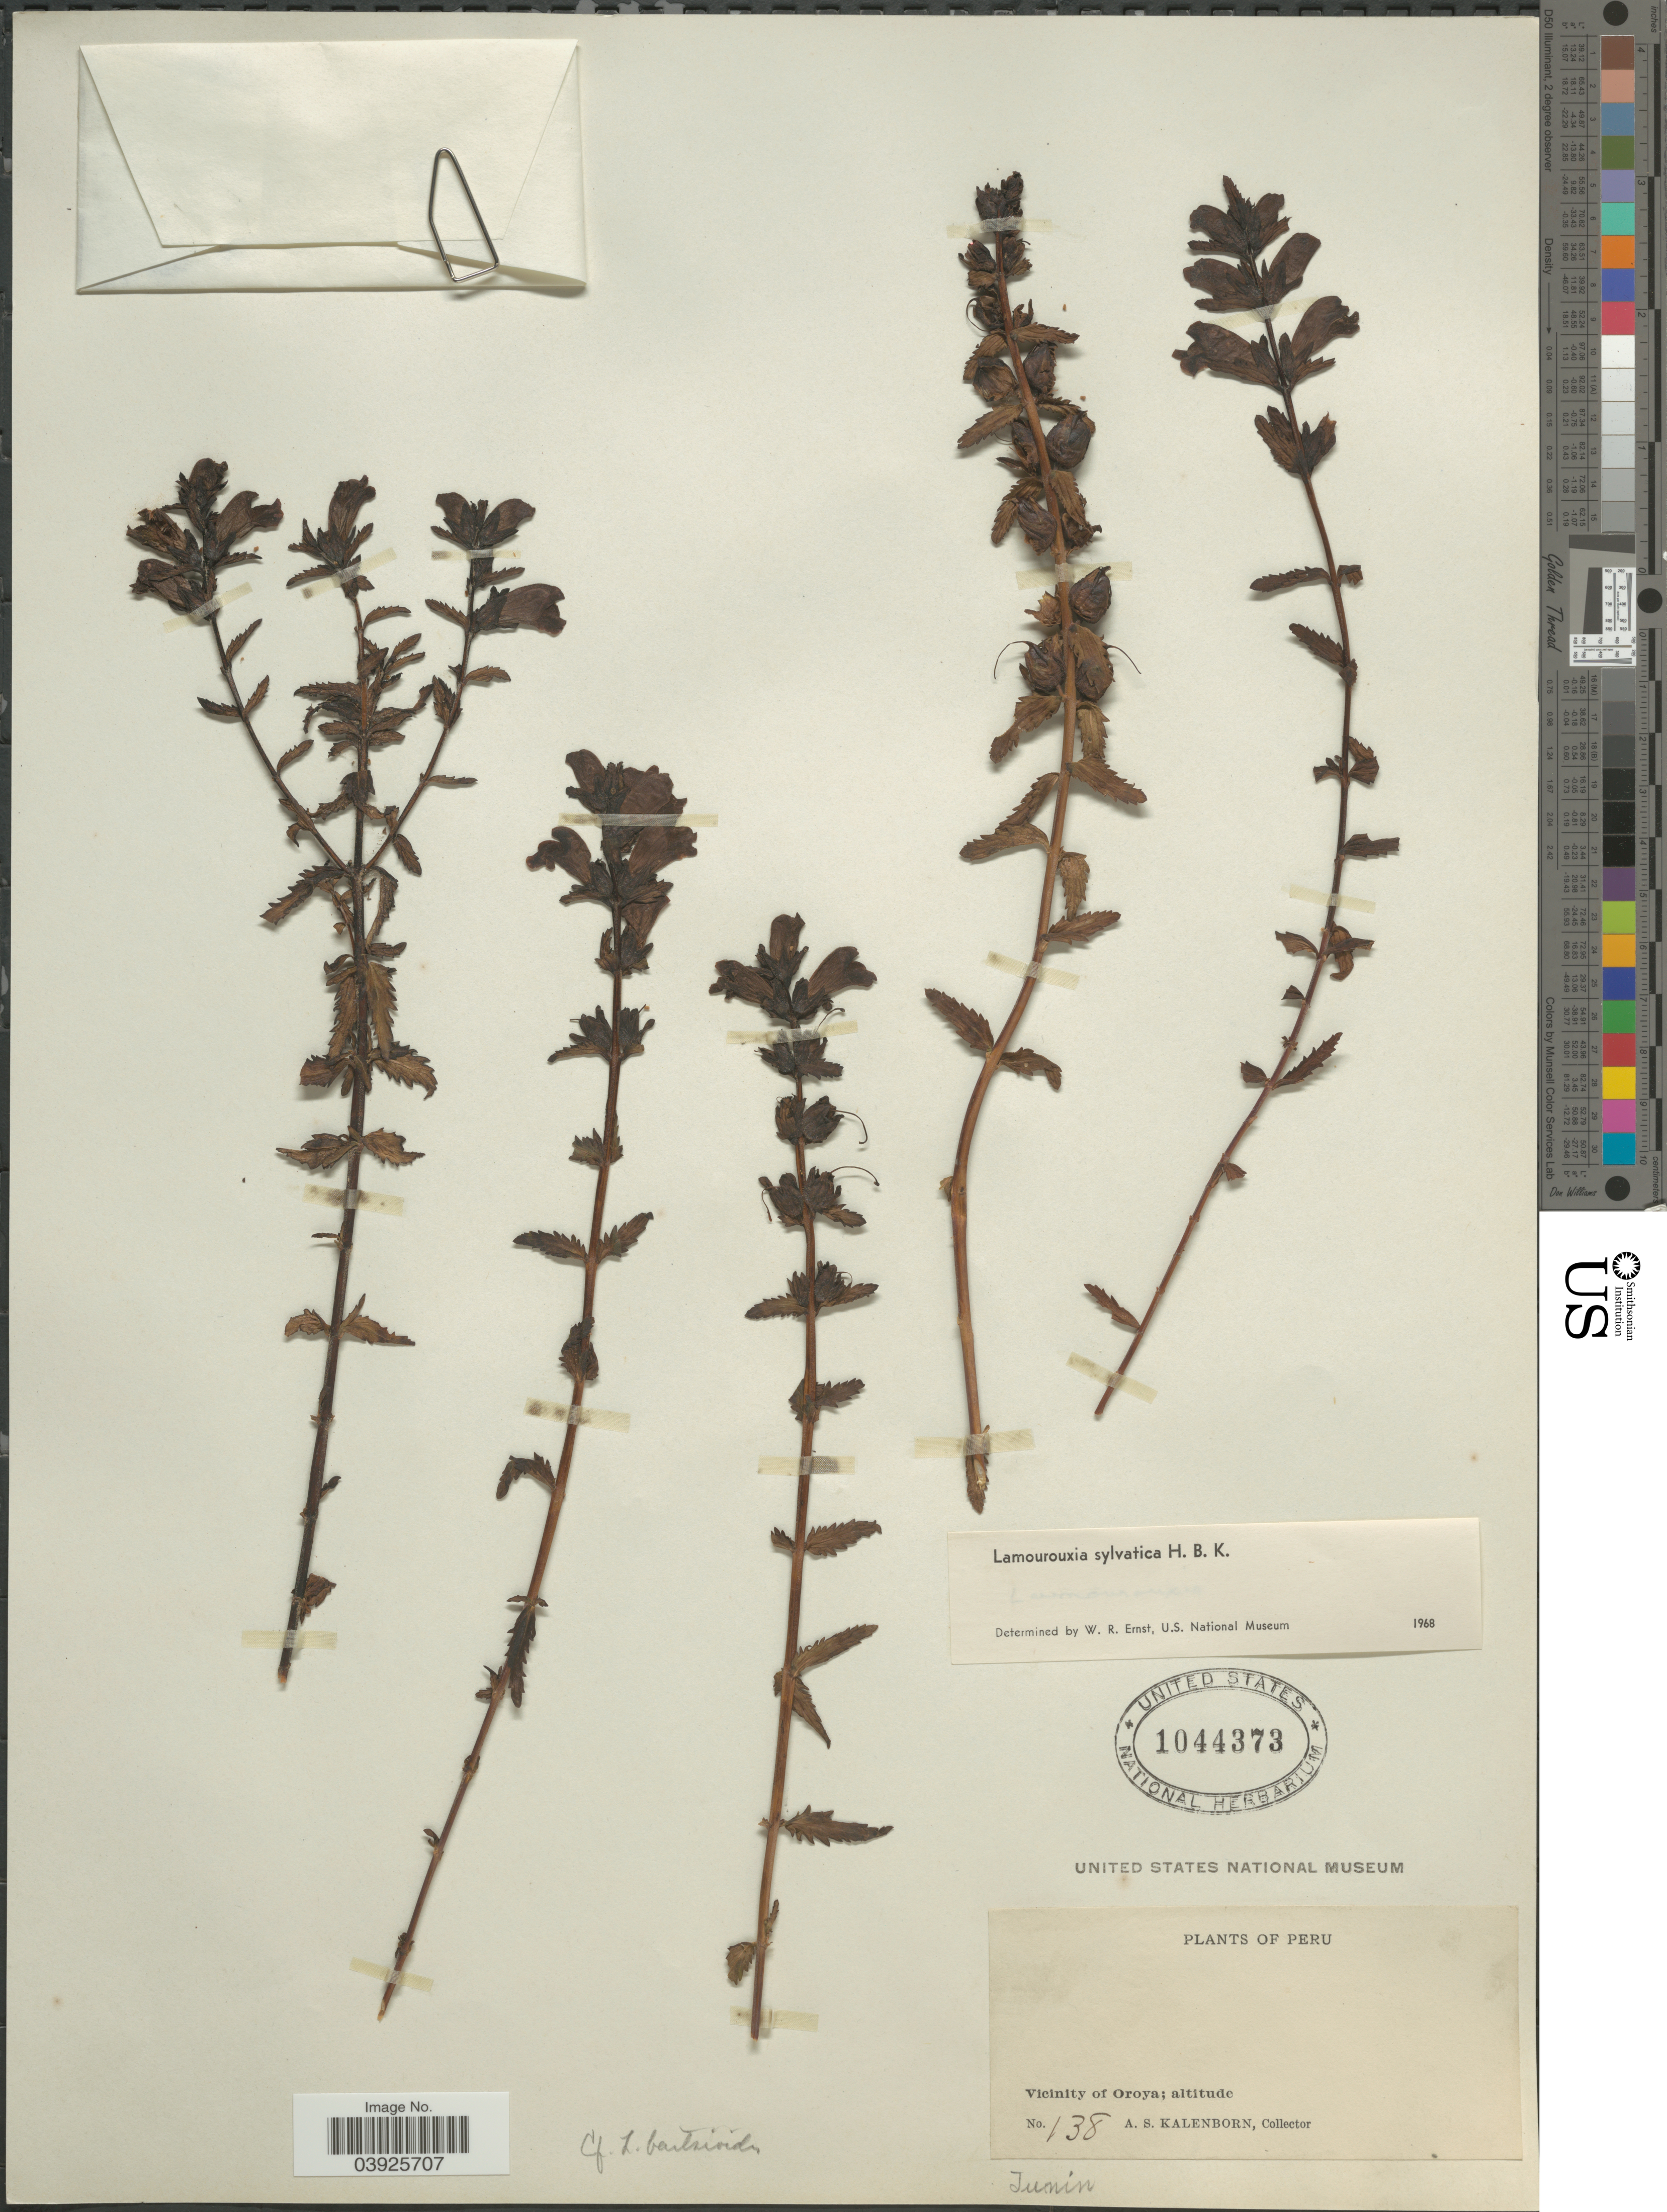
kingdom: Plantae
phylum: Tracheophyta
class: Magnoliopsida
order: Lamiales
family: Orobanchaceae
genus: Lamourouxia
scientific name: Lamourouxia sylvatica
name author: Kunth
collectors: A. Kalenborn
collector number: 138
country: Peru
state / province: Junín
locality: Vicinity of Oroya.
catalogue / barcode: US 1044373